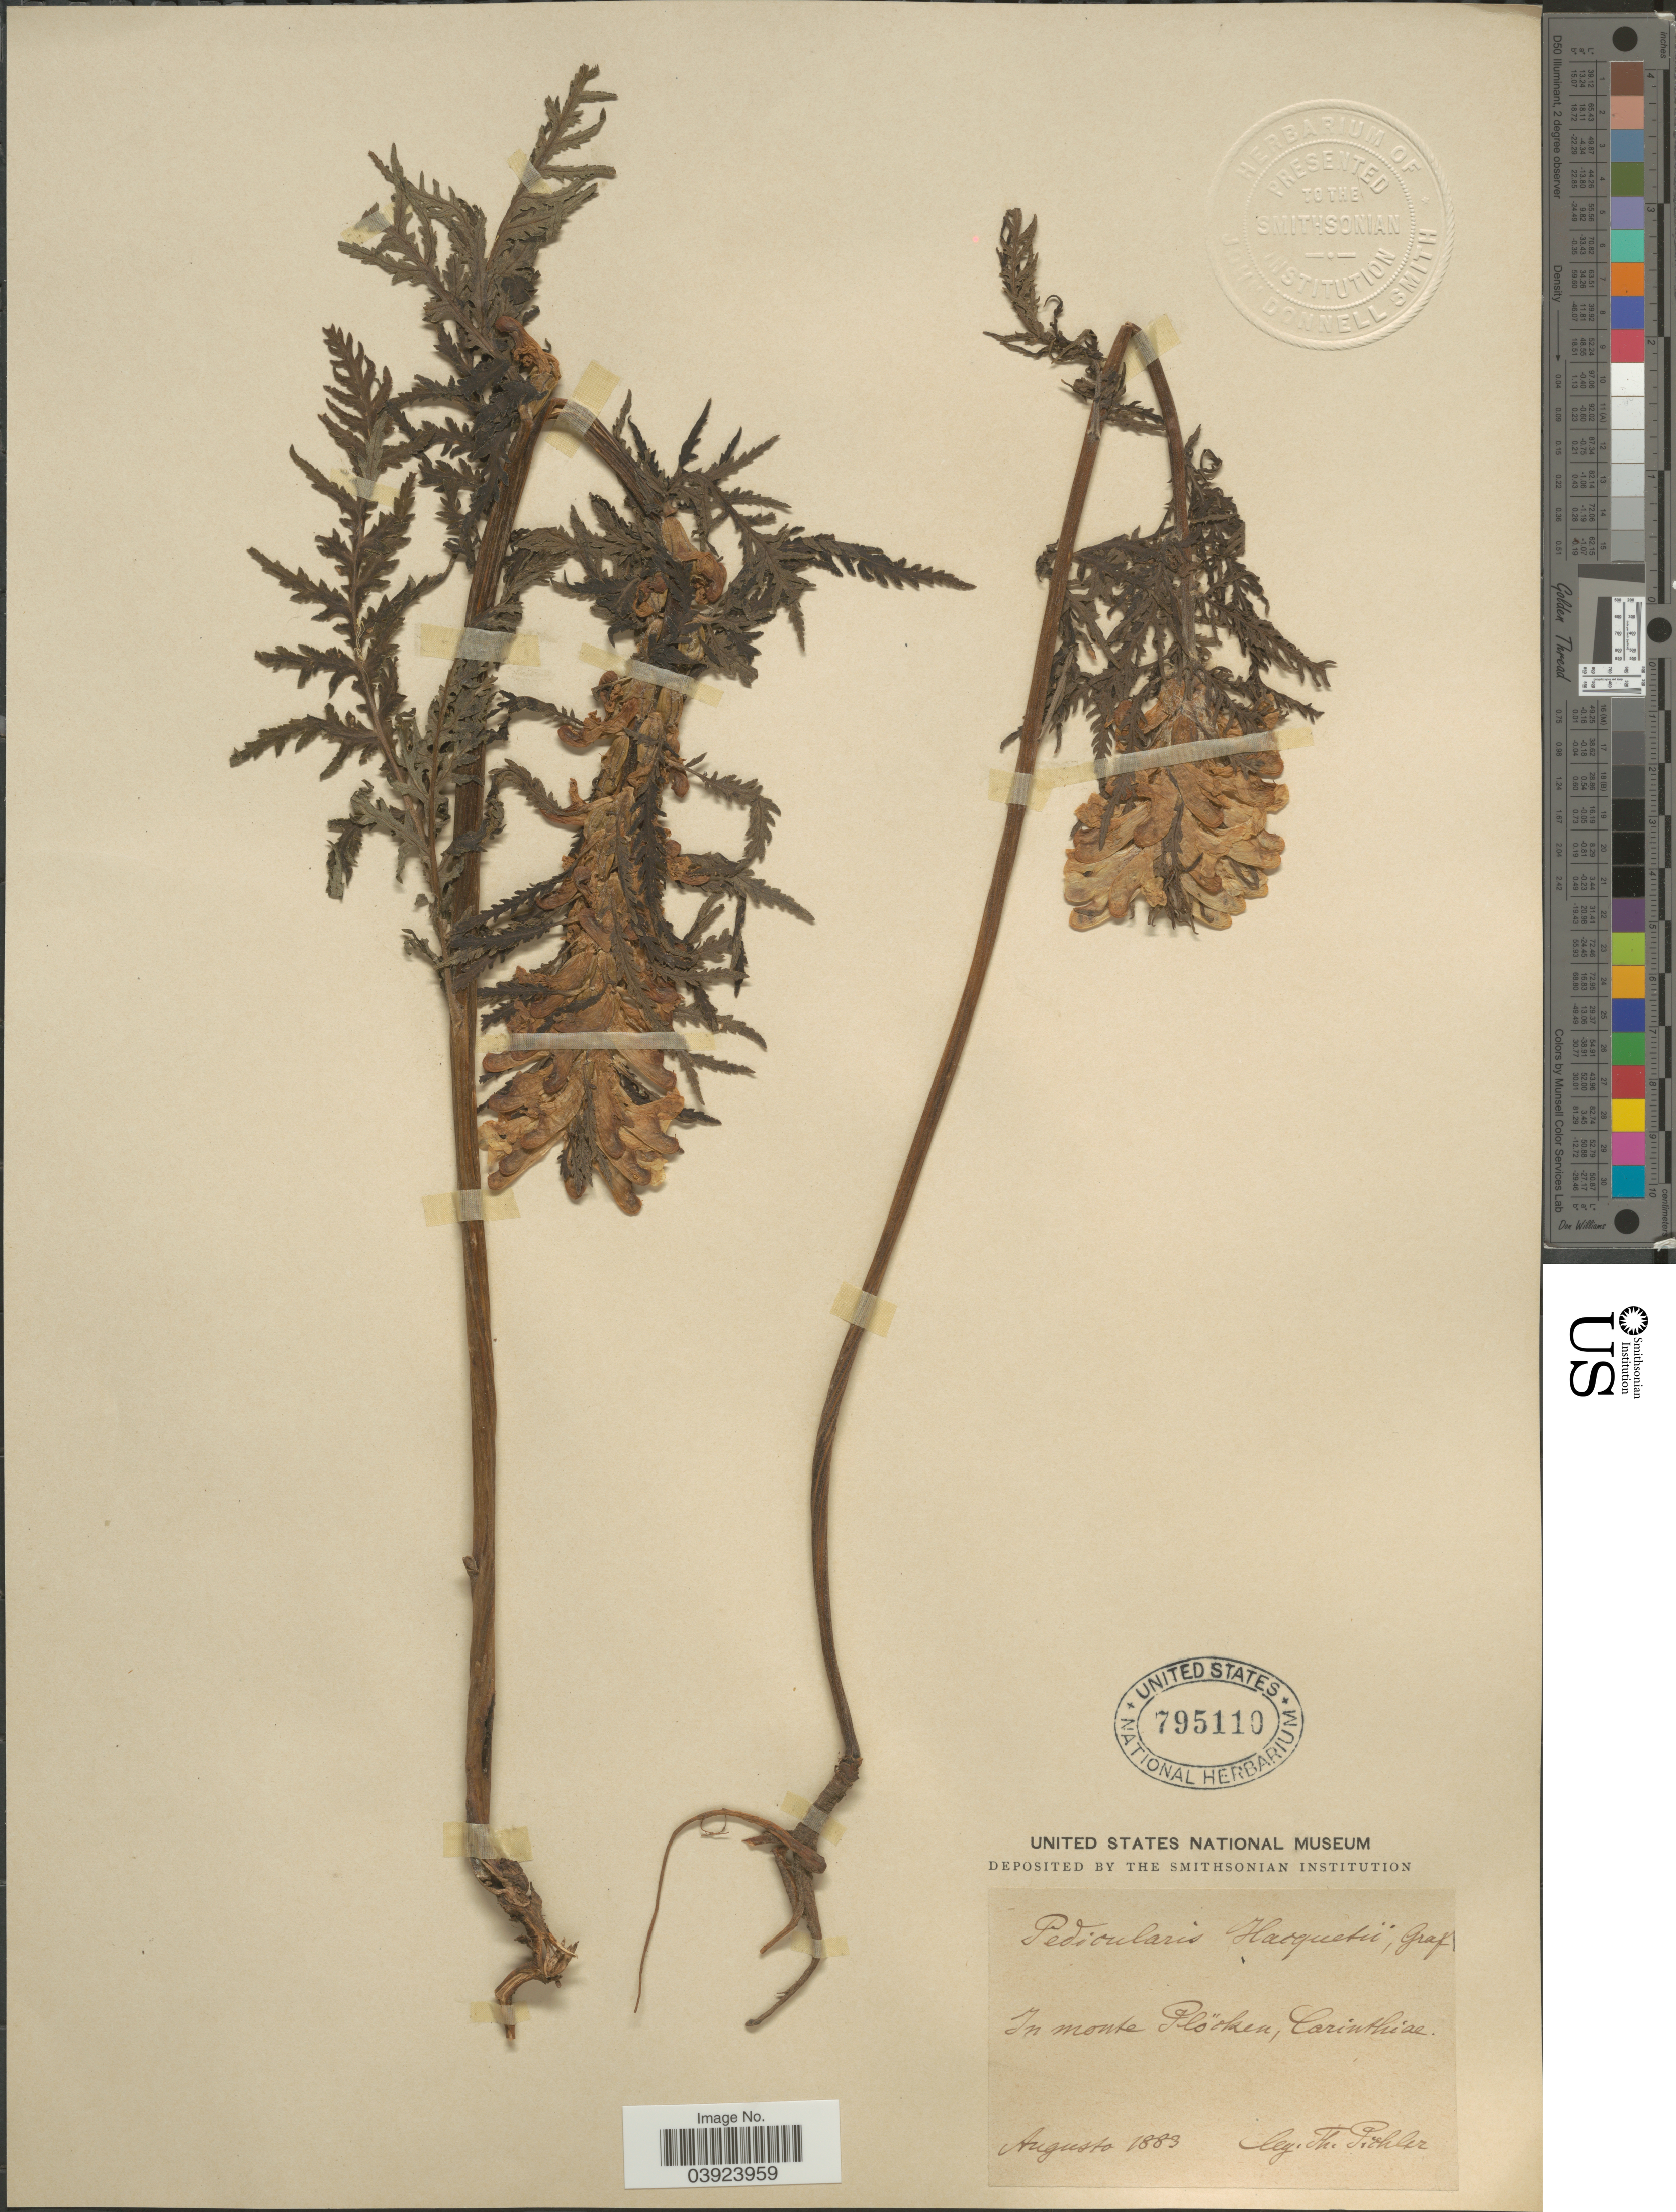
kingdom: Plantae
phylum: Tracheophyta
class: Magnoliopsida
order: Lamiales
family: Orobanchaceae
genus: Pedicularis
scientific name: Pedicularis hacquetii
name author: Graf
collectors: T. Pichler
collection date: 1883-08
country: Italy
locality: In monte Plöcken, Carinthiae.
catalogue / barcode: US 795110